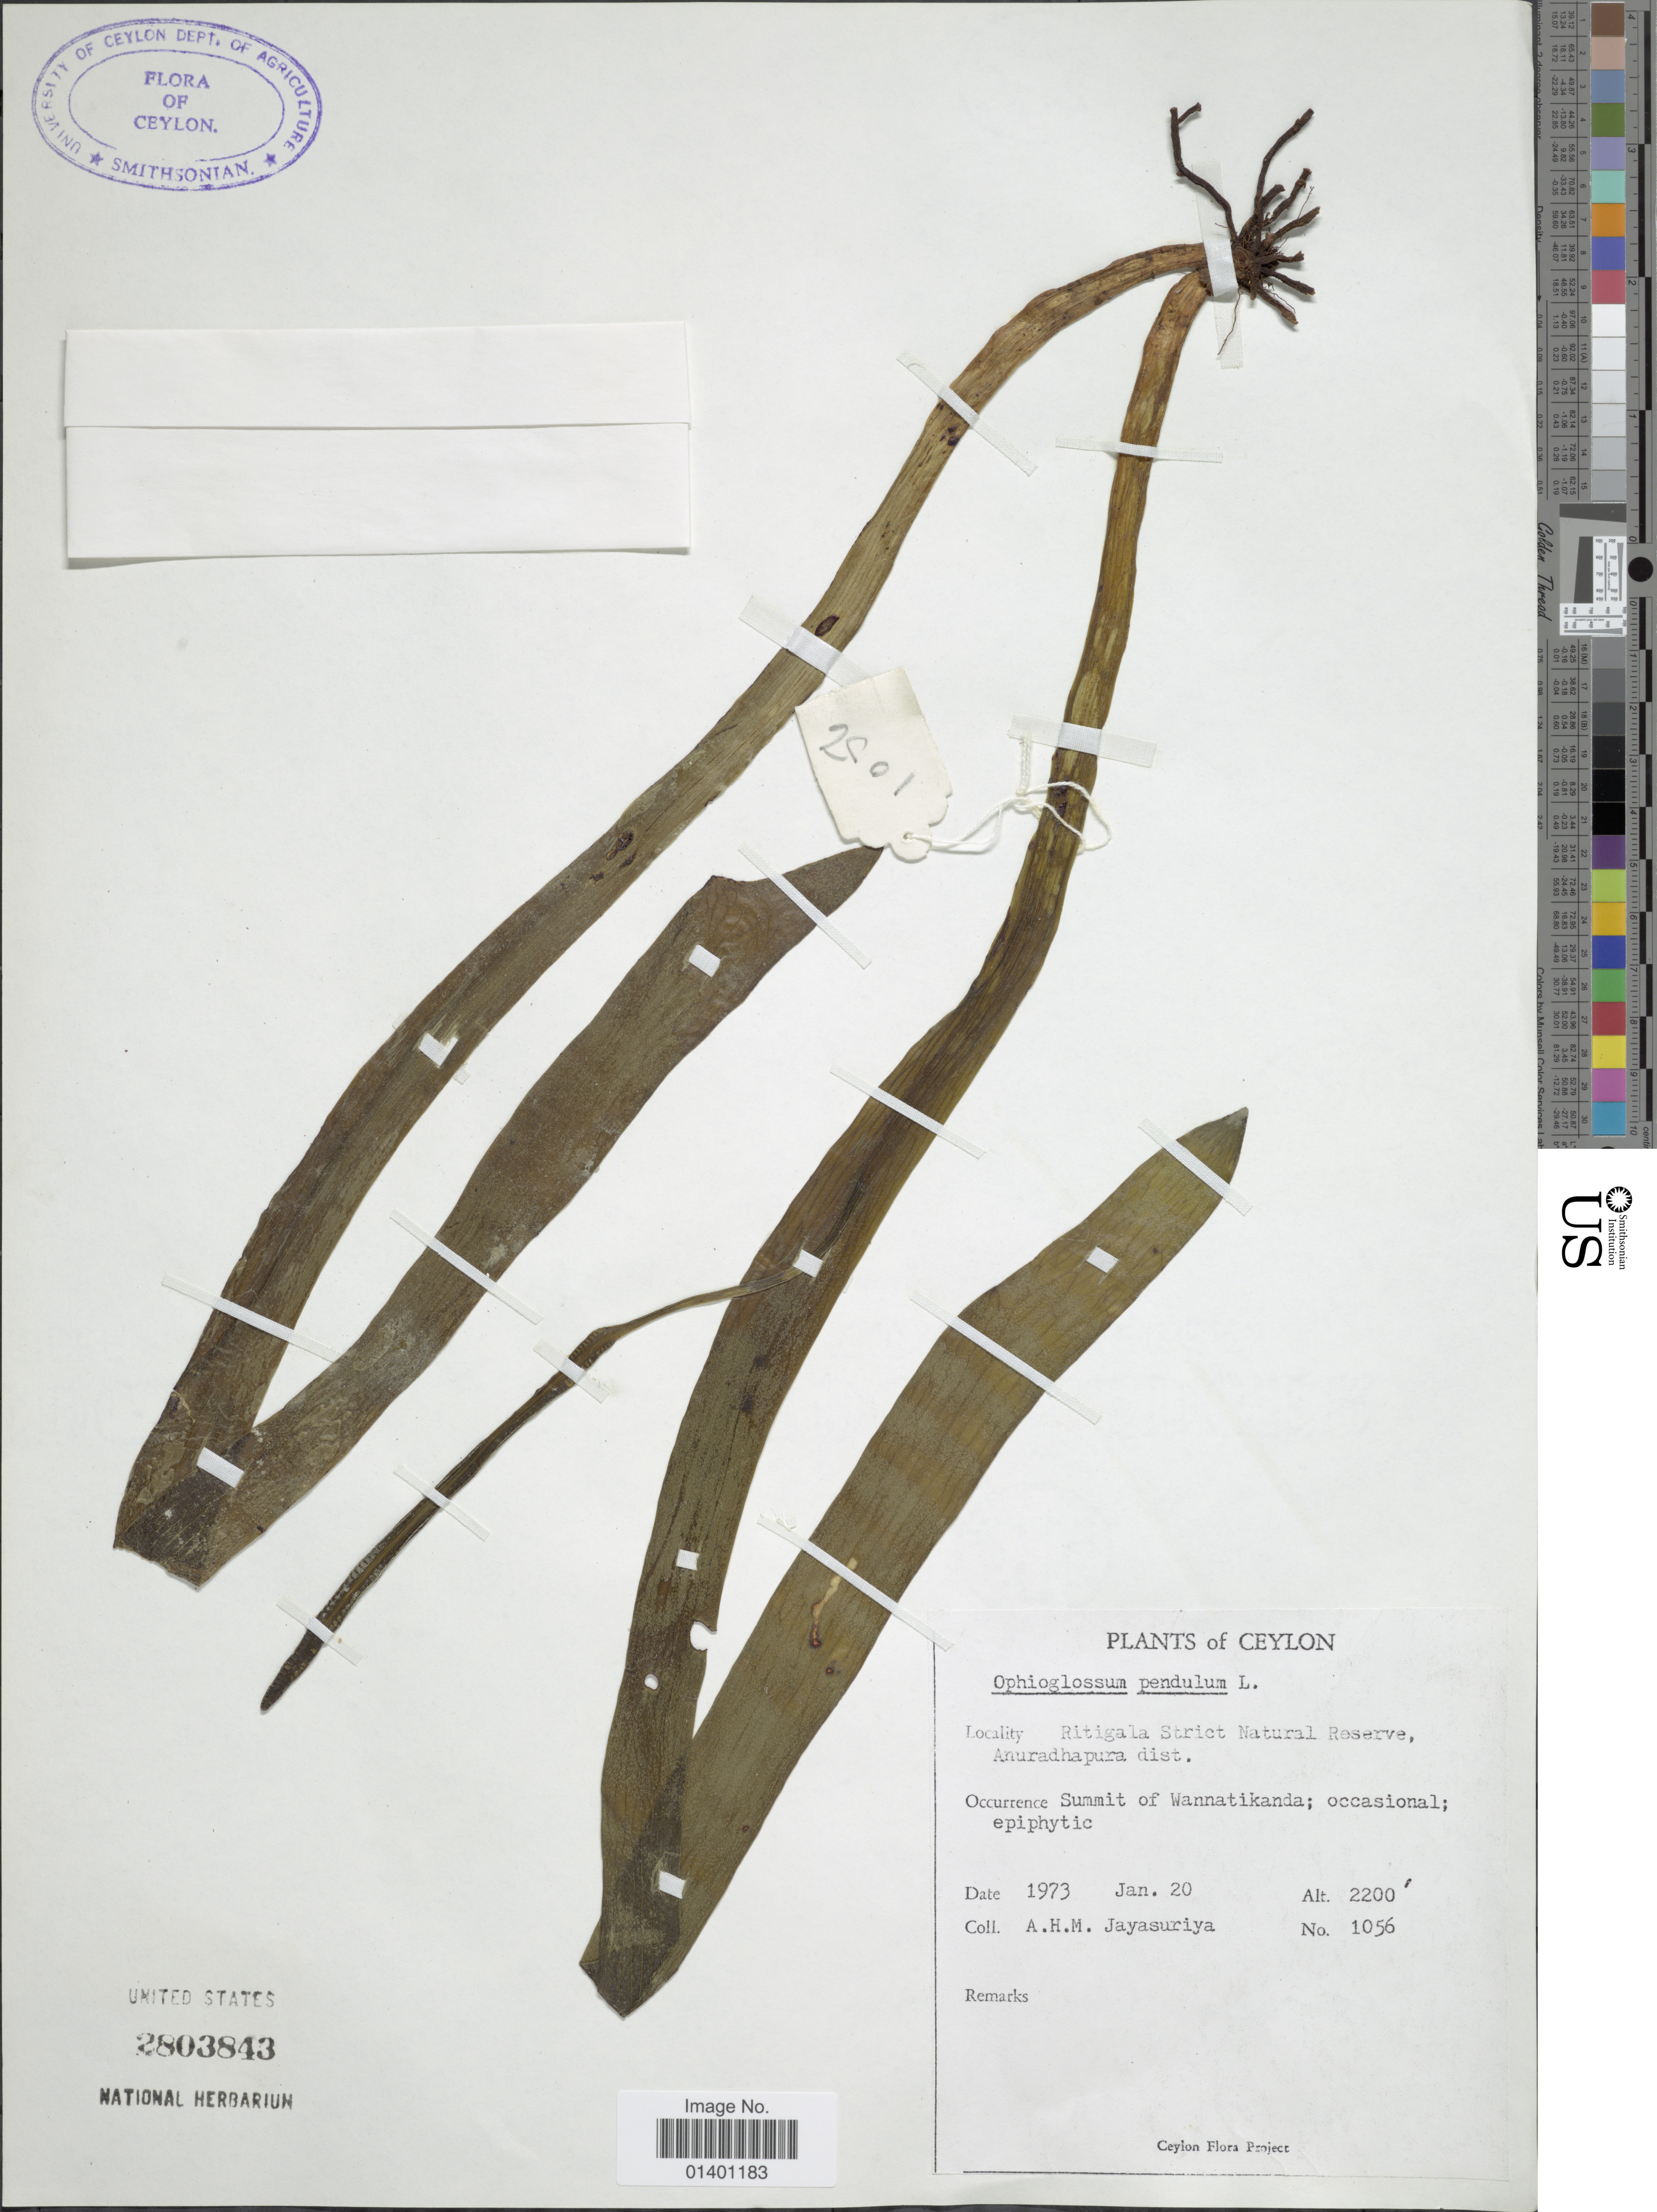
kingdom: Plantae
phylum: Tracheophyta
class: Polypodiopsida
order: Ophioglossales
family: Ophioglossaceae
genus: Ophioglossum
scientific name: Ophioglossum pendulum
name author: L.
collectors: A. H. Jayasuriya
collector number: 1056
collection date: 1973-01-20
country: Sri Lanka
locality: Ceylon, Ritigala Strict Natural Reserve, Anuradhapura dist.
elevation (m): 671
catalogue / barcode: US 2803843